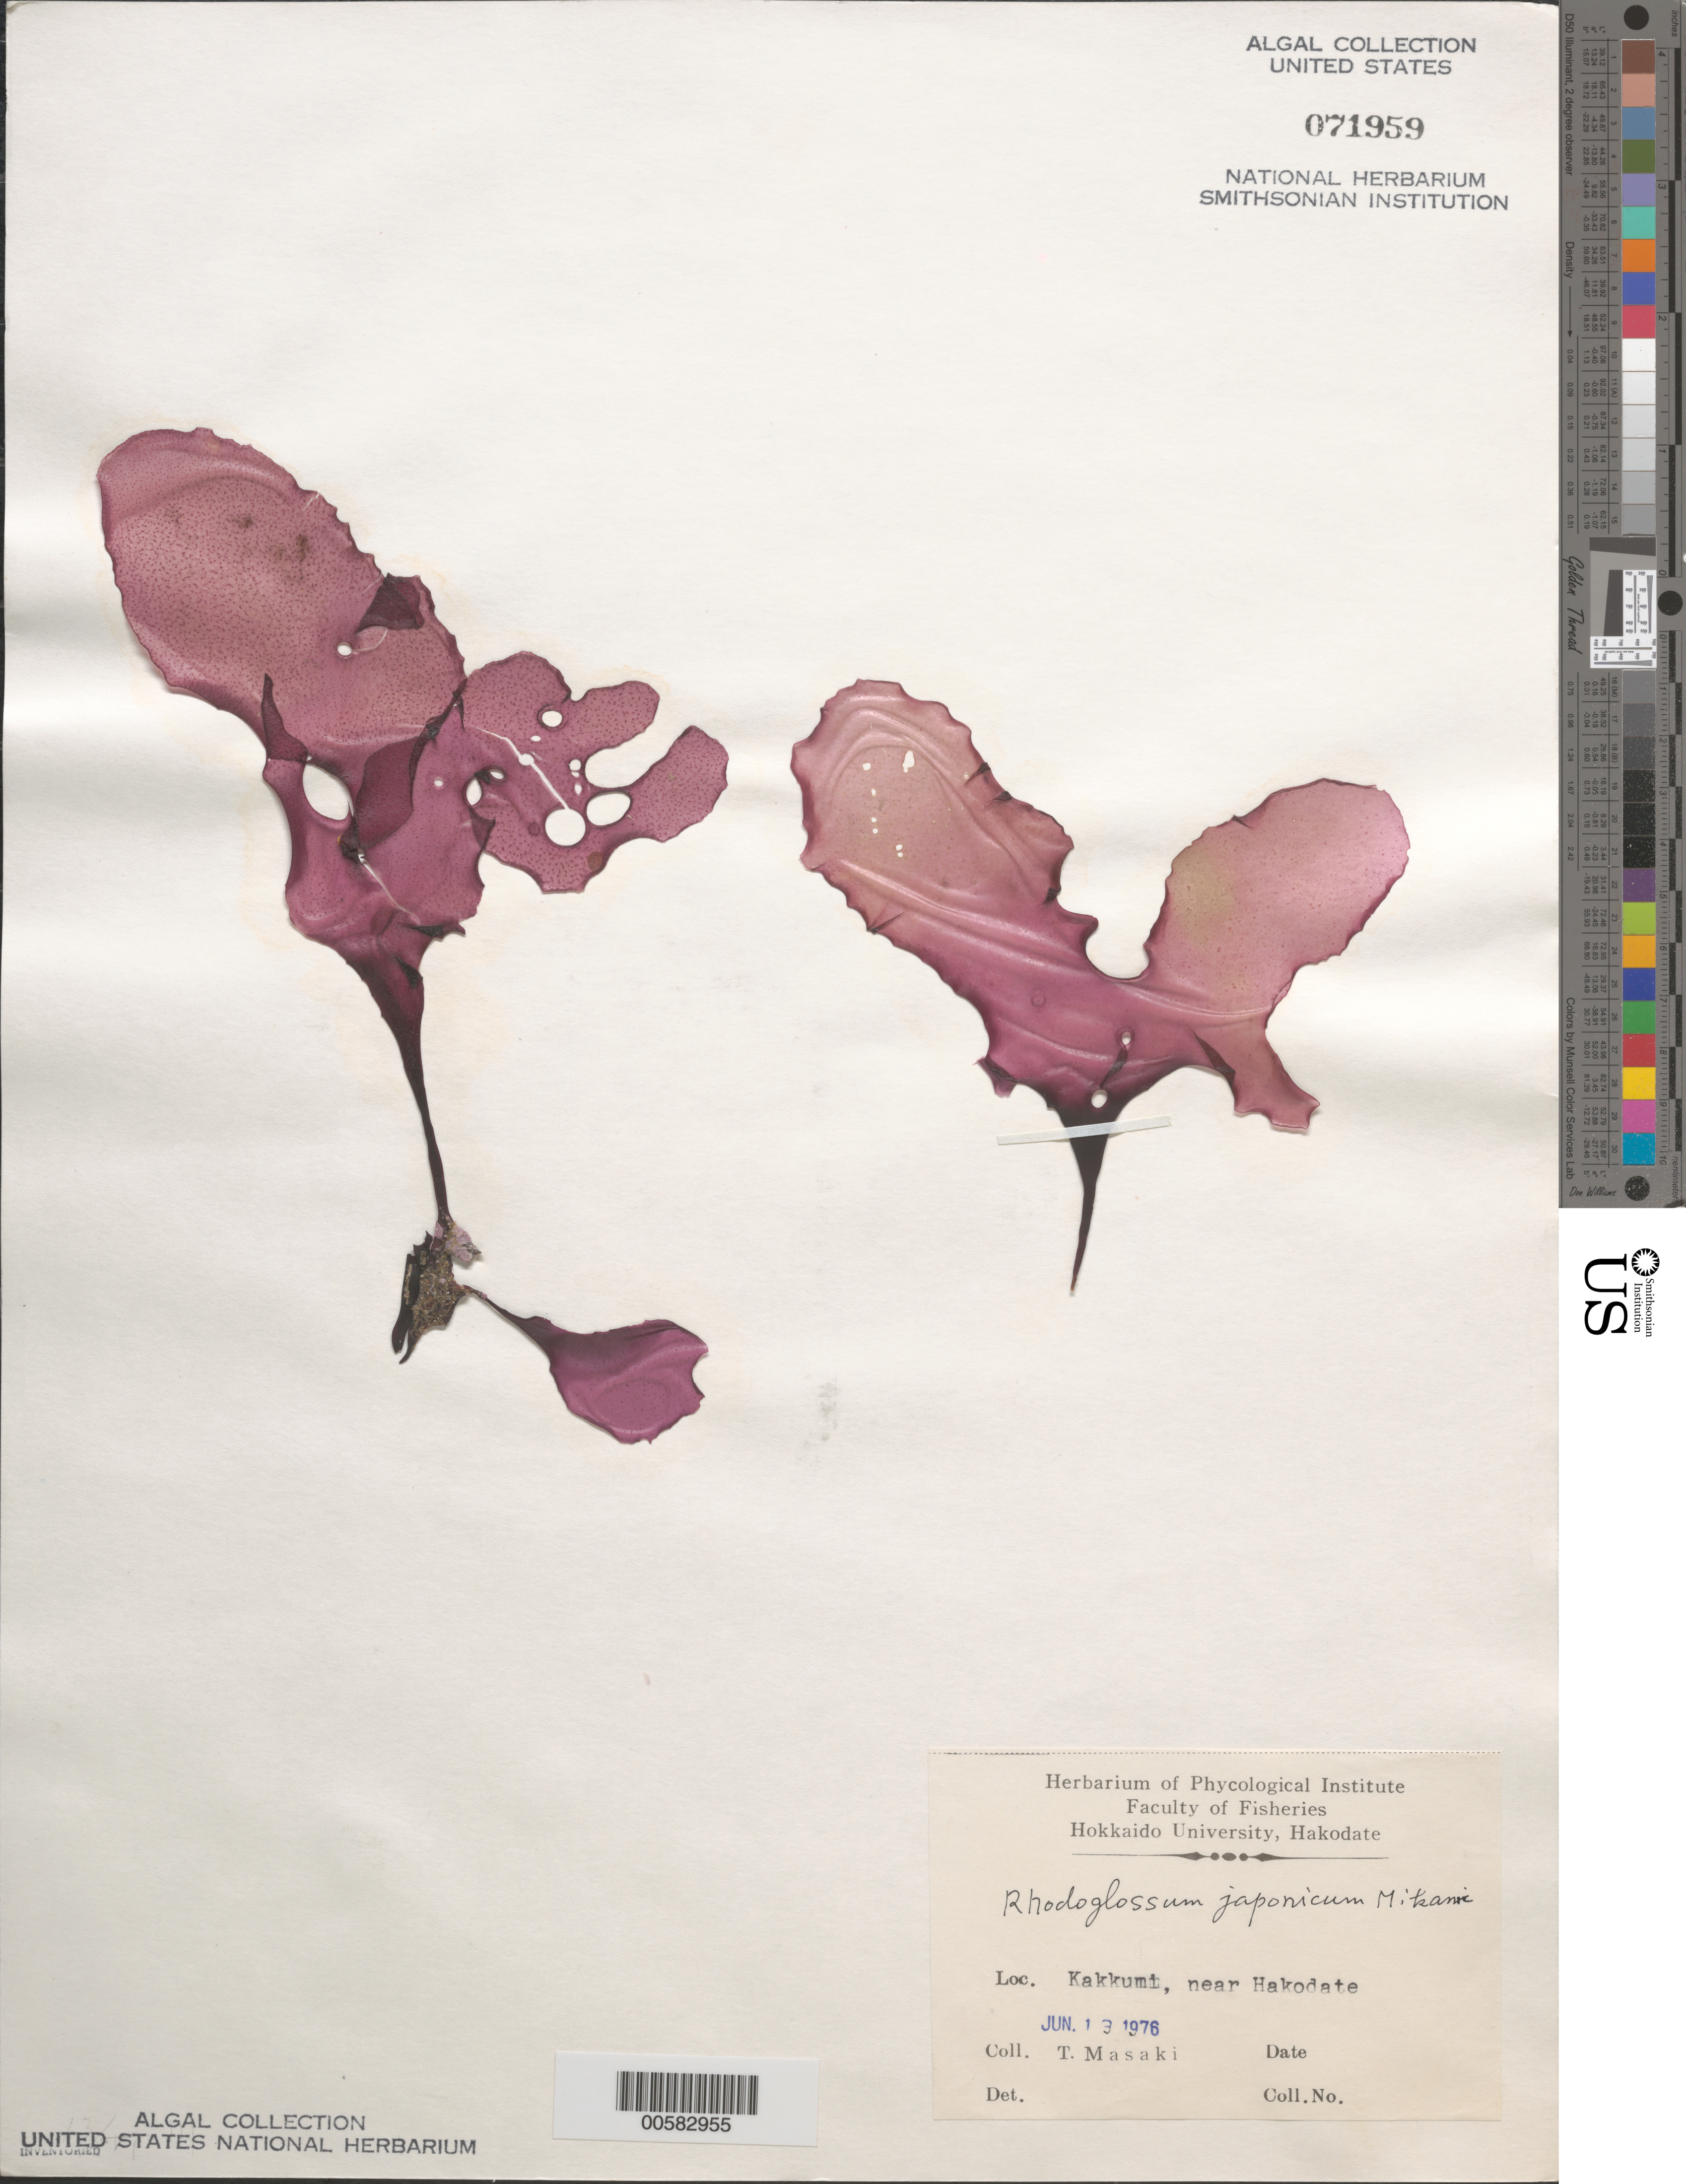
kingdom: Plantae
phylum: Rhodophyta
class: Florideophyceae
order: Gigartinales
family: Gigartinaceae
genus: Mazzaella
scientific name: Mazzaella japonicum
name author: (Mikami) Hommersand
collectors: T. Masaki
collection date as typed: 13 Jun 1976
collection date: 1976-06-13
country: Japan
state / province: Hokkaido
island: Hokkaido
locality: Kakkumi, near Hakodate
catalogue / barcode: US 71959